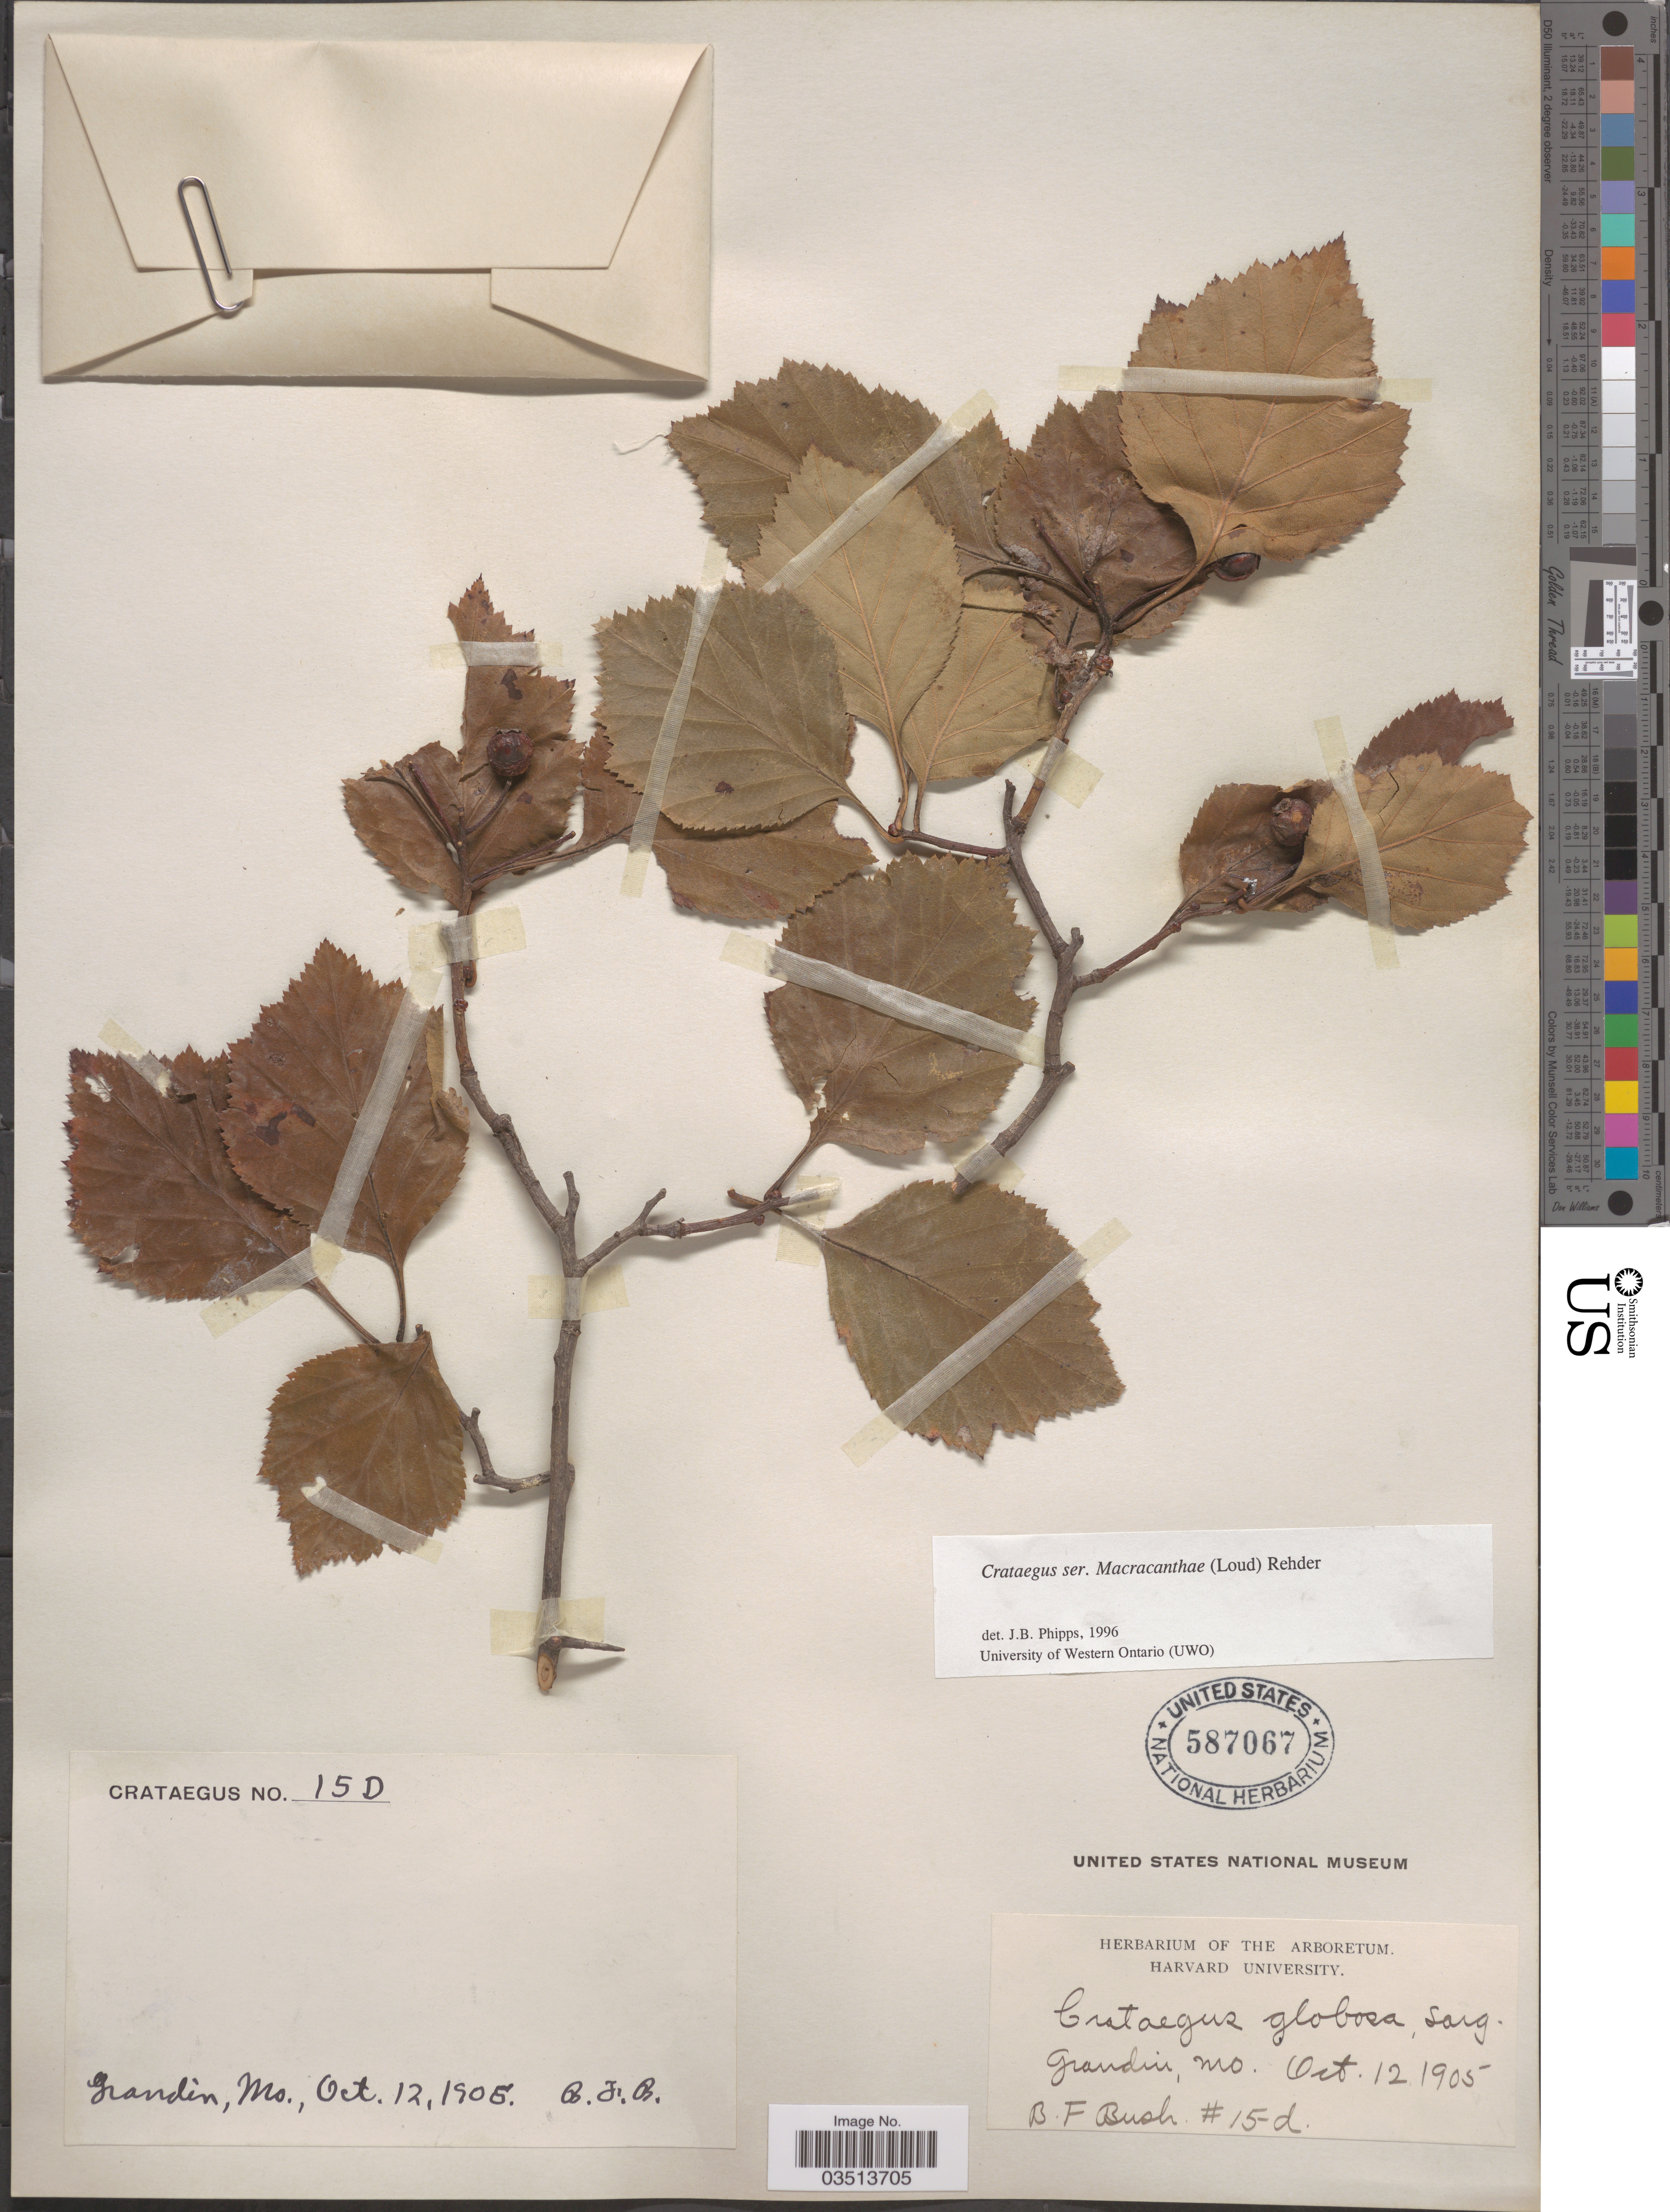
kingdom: Plantae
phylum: Tracheophyta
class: Magnoliopsida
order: Rosales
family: Rosaceae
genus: Crataegus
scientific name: Crataegus calpodendron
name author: (Ehrh.) Medik.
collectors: B. F. Bush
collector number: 15-d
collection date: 1905-10-12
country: United States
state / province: Missouri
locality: Grandin.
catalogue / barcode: US 587067